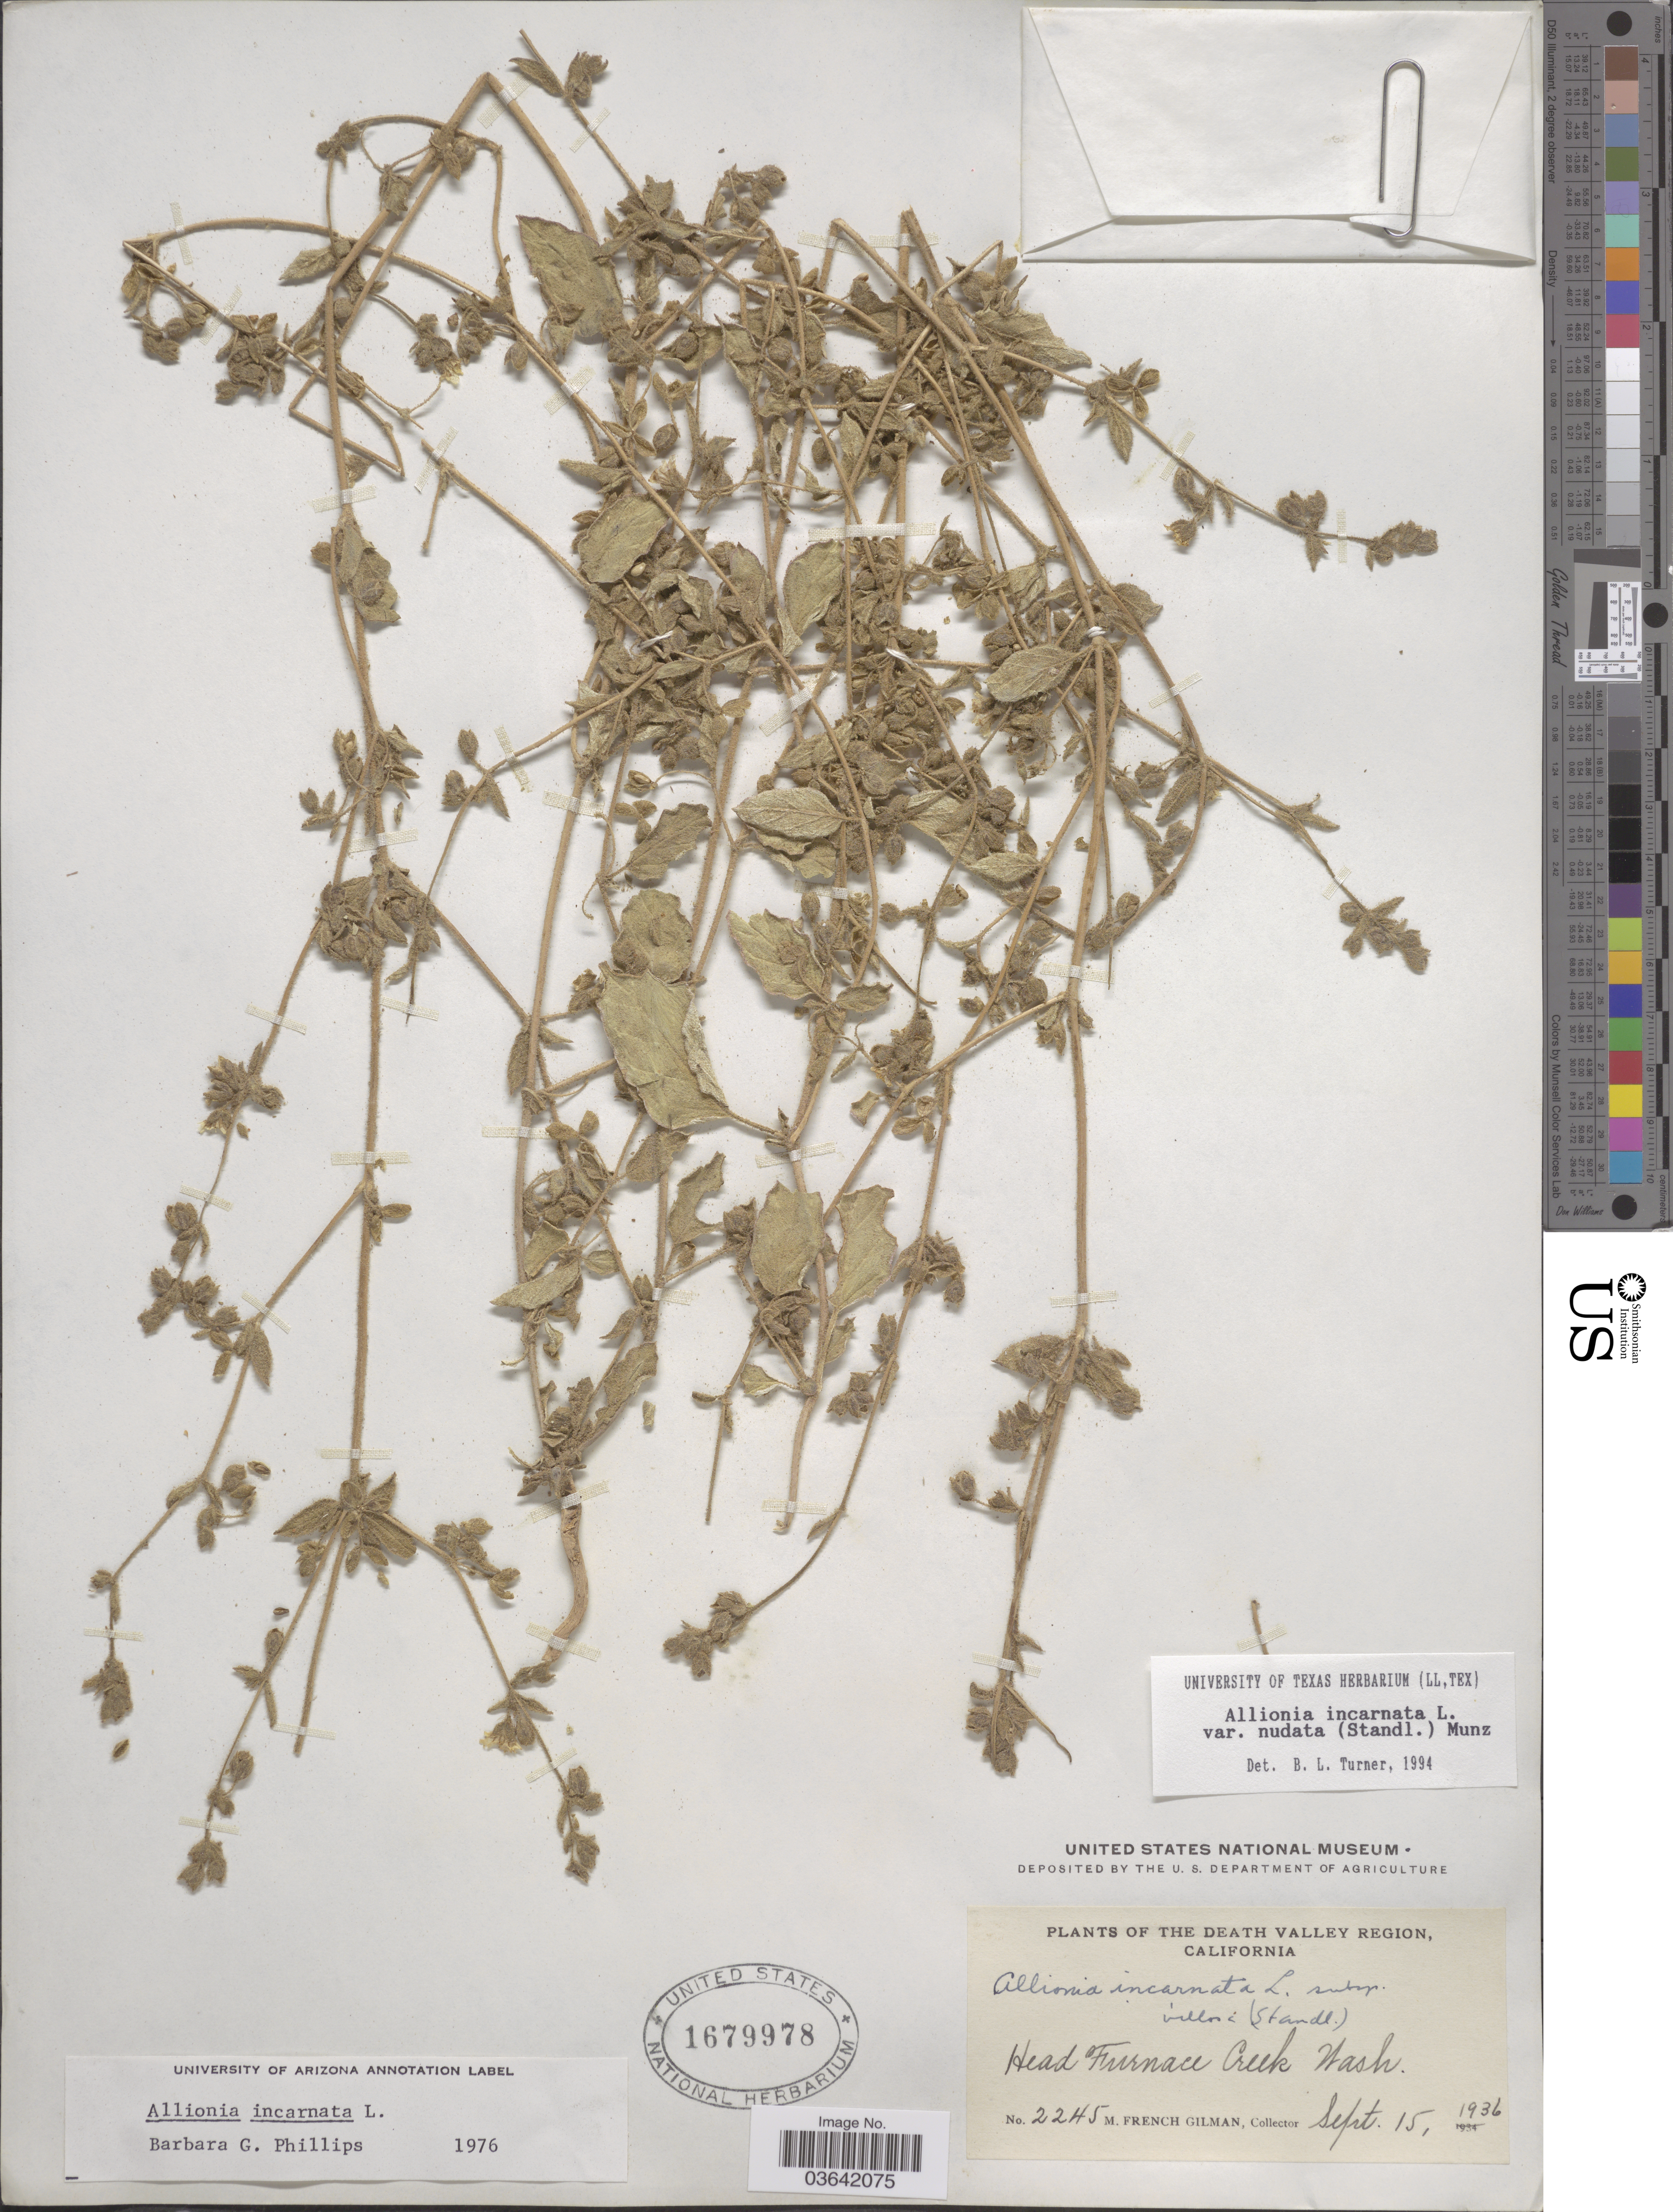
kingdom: Plantae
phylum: Tracheophyta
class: Magnoliopsida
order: Caryophyllales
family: Nyctaginaceae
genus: Allionia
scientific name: Allionia incarnata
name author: L.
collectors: M. F. Gilman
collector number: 2245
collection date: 1936-09-15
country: United States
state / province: California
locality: The Death Valley Region. Head Furnace Creek Wash.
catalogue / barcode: US 1679978